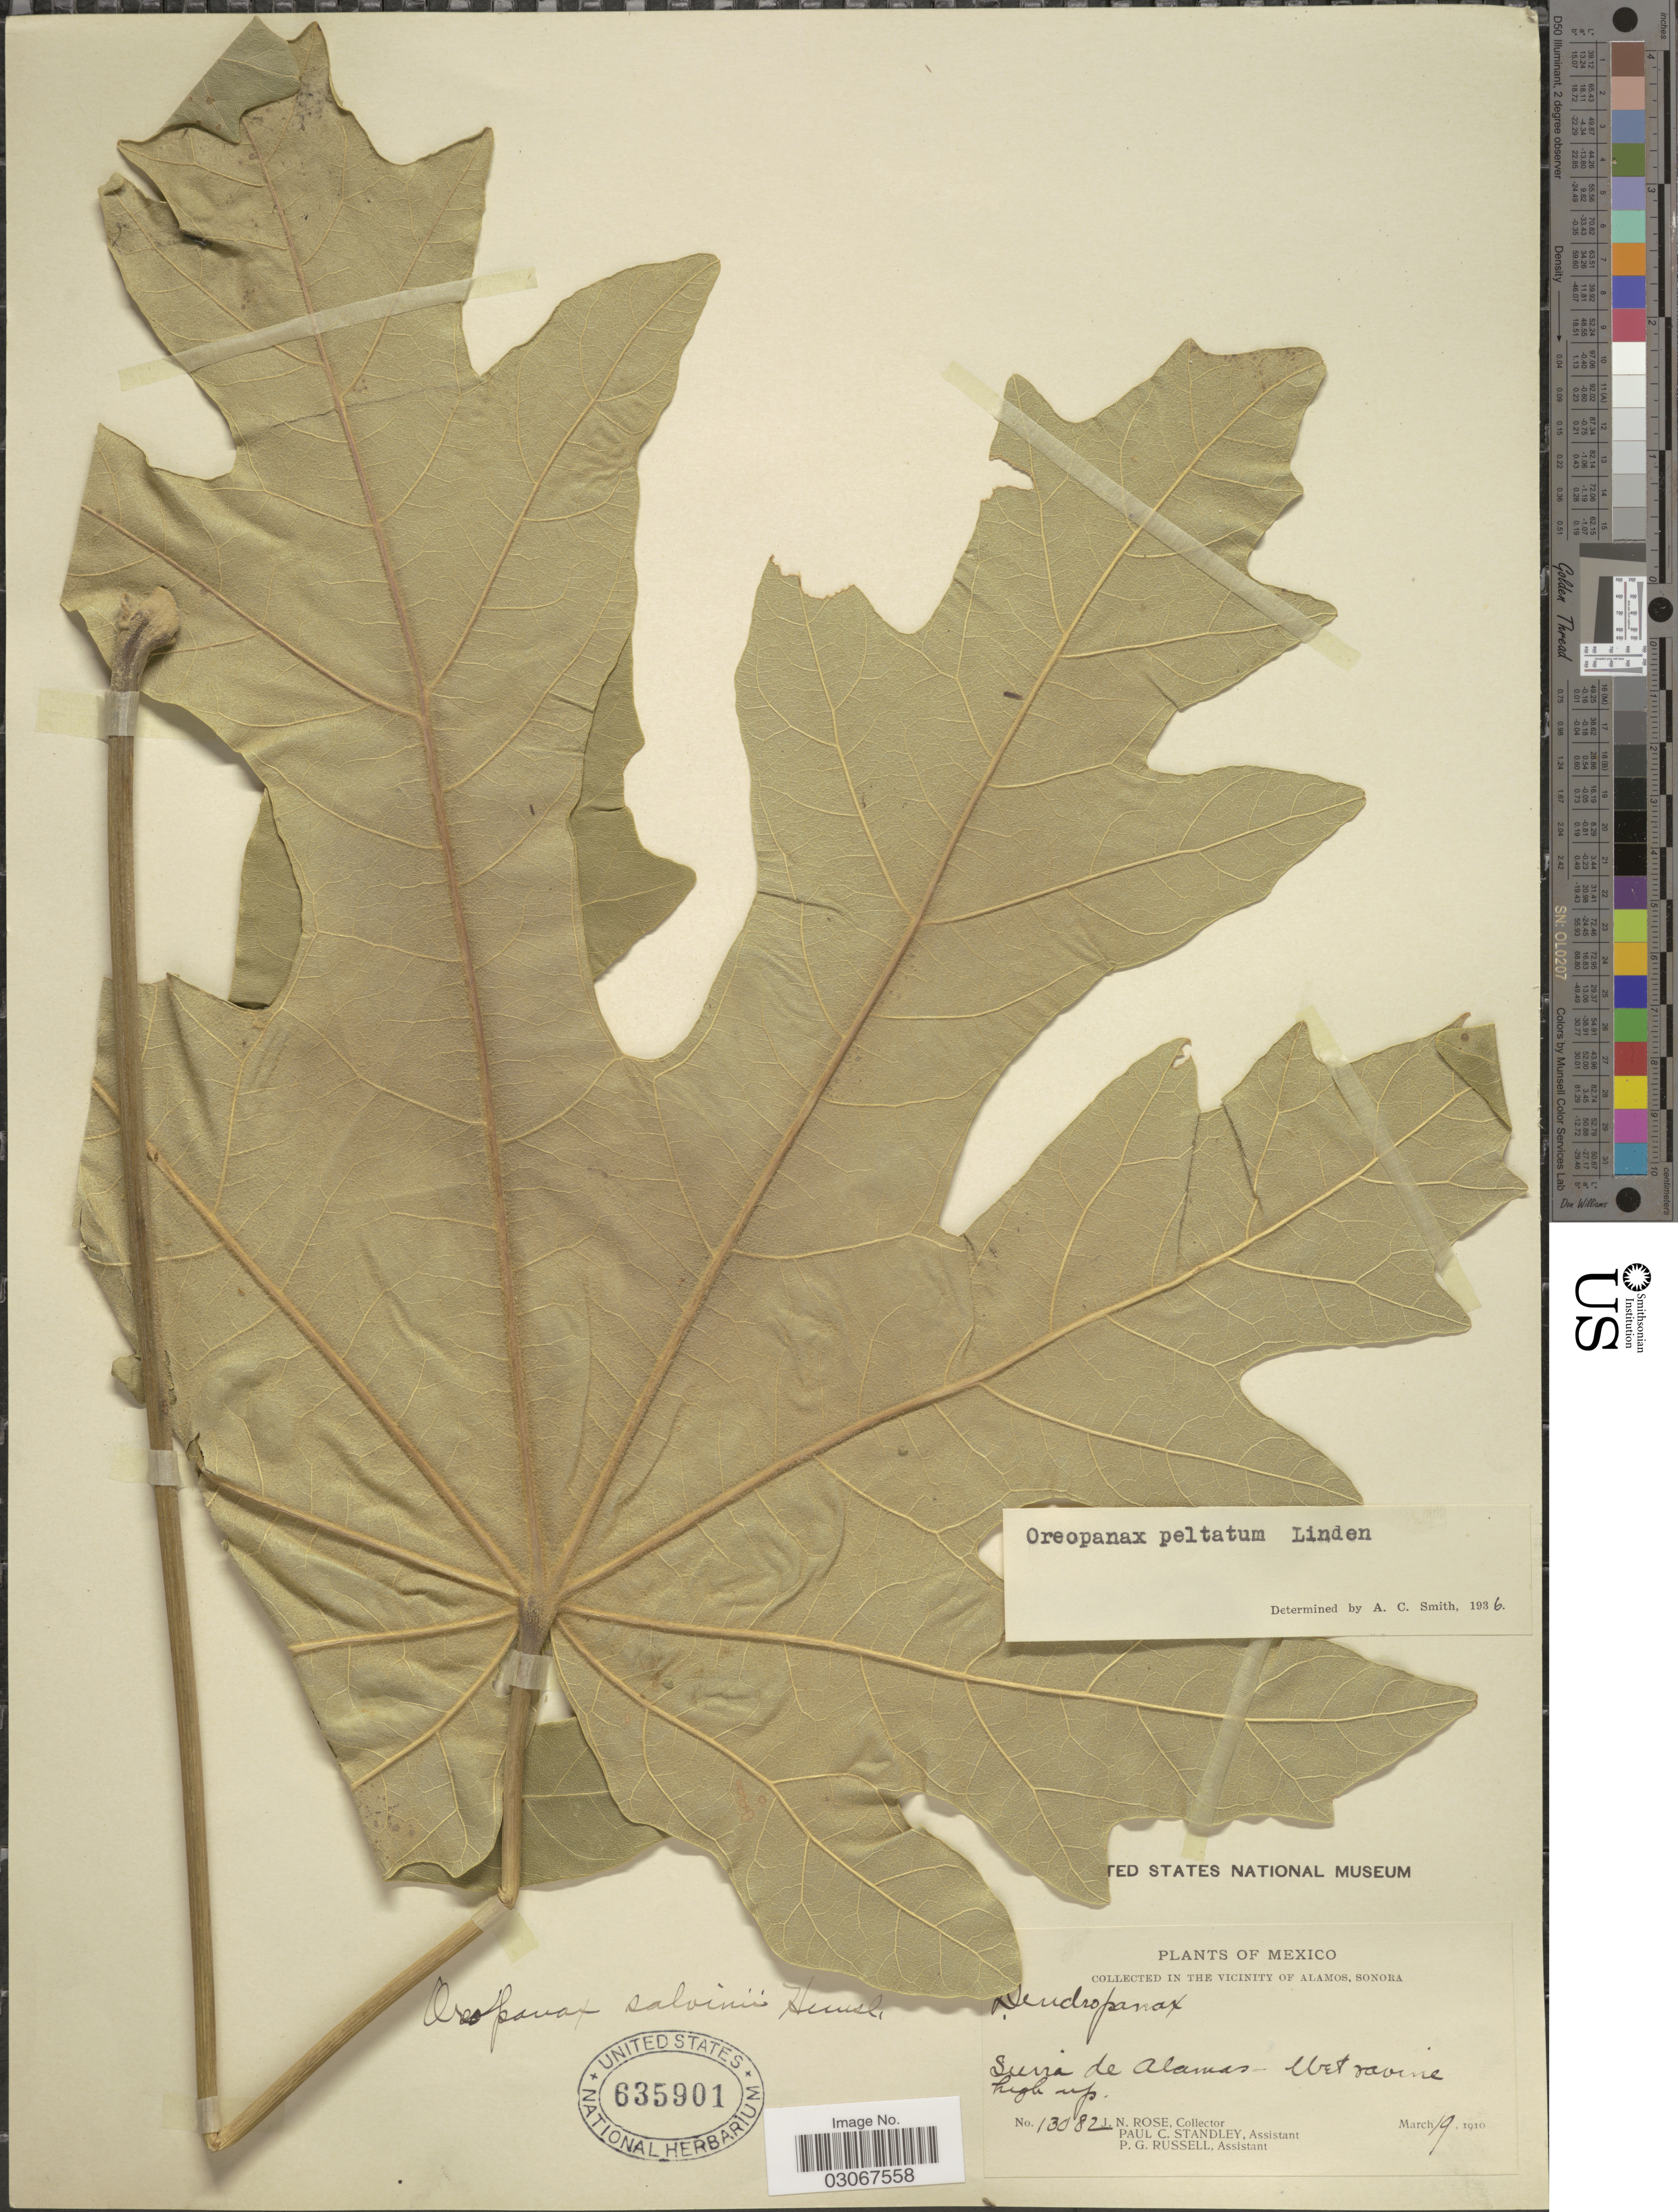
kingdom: Plantae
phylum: Tracheophyta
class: Magnoliopsida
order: Apiales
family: Araliaceae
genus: Oreopanax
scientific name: Oreopanax peltatus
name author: Linden ex Regel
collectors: J. N. Rose, P. C. Standley & P. G. Russell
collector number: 13082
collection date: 1910-03-19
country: Mexico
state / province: Sonora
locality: In the Vicinity of Alamos. Sierra de Alamos.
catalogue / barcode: US 635901